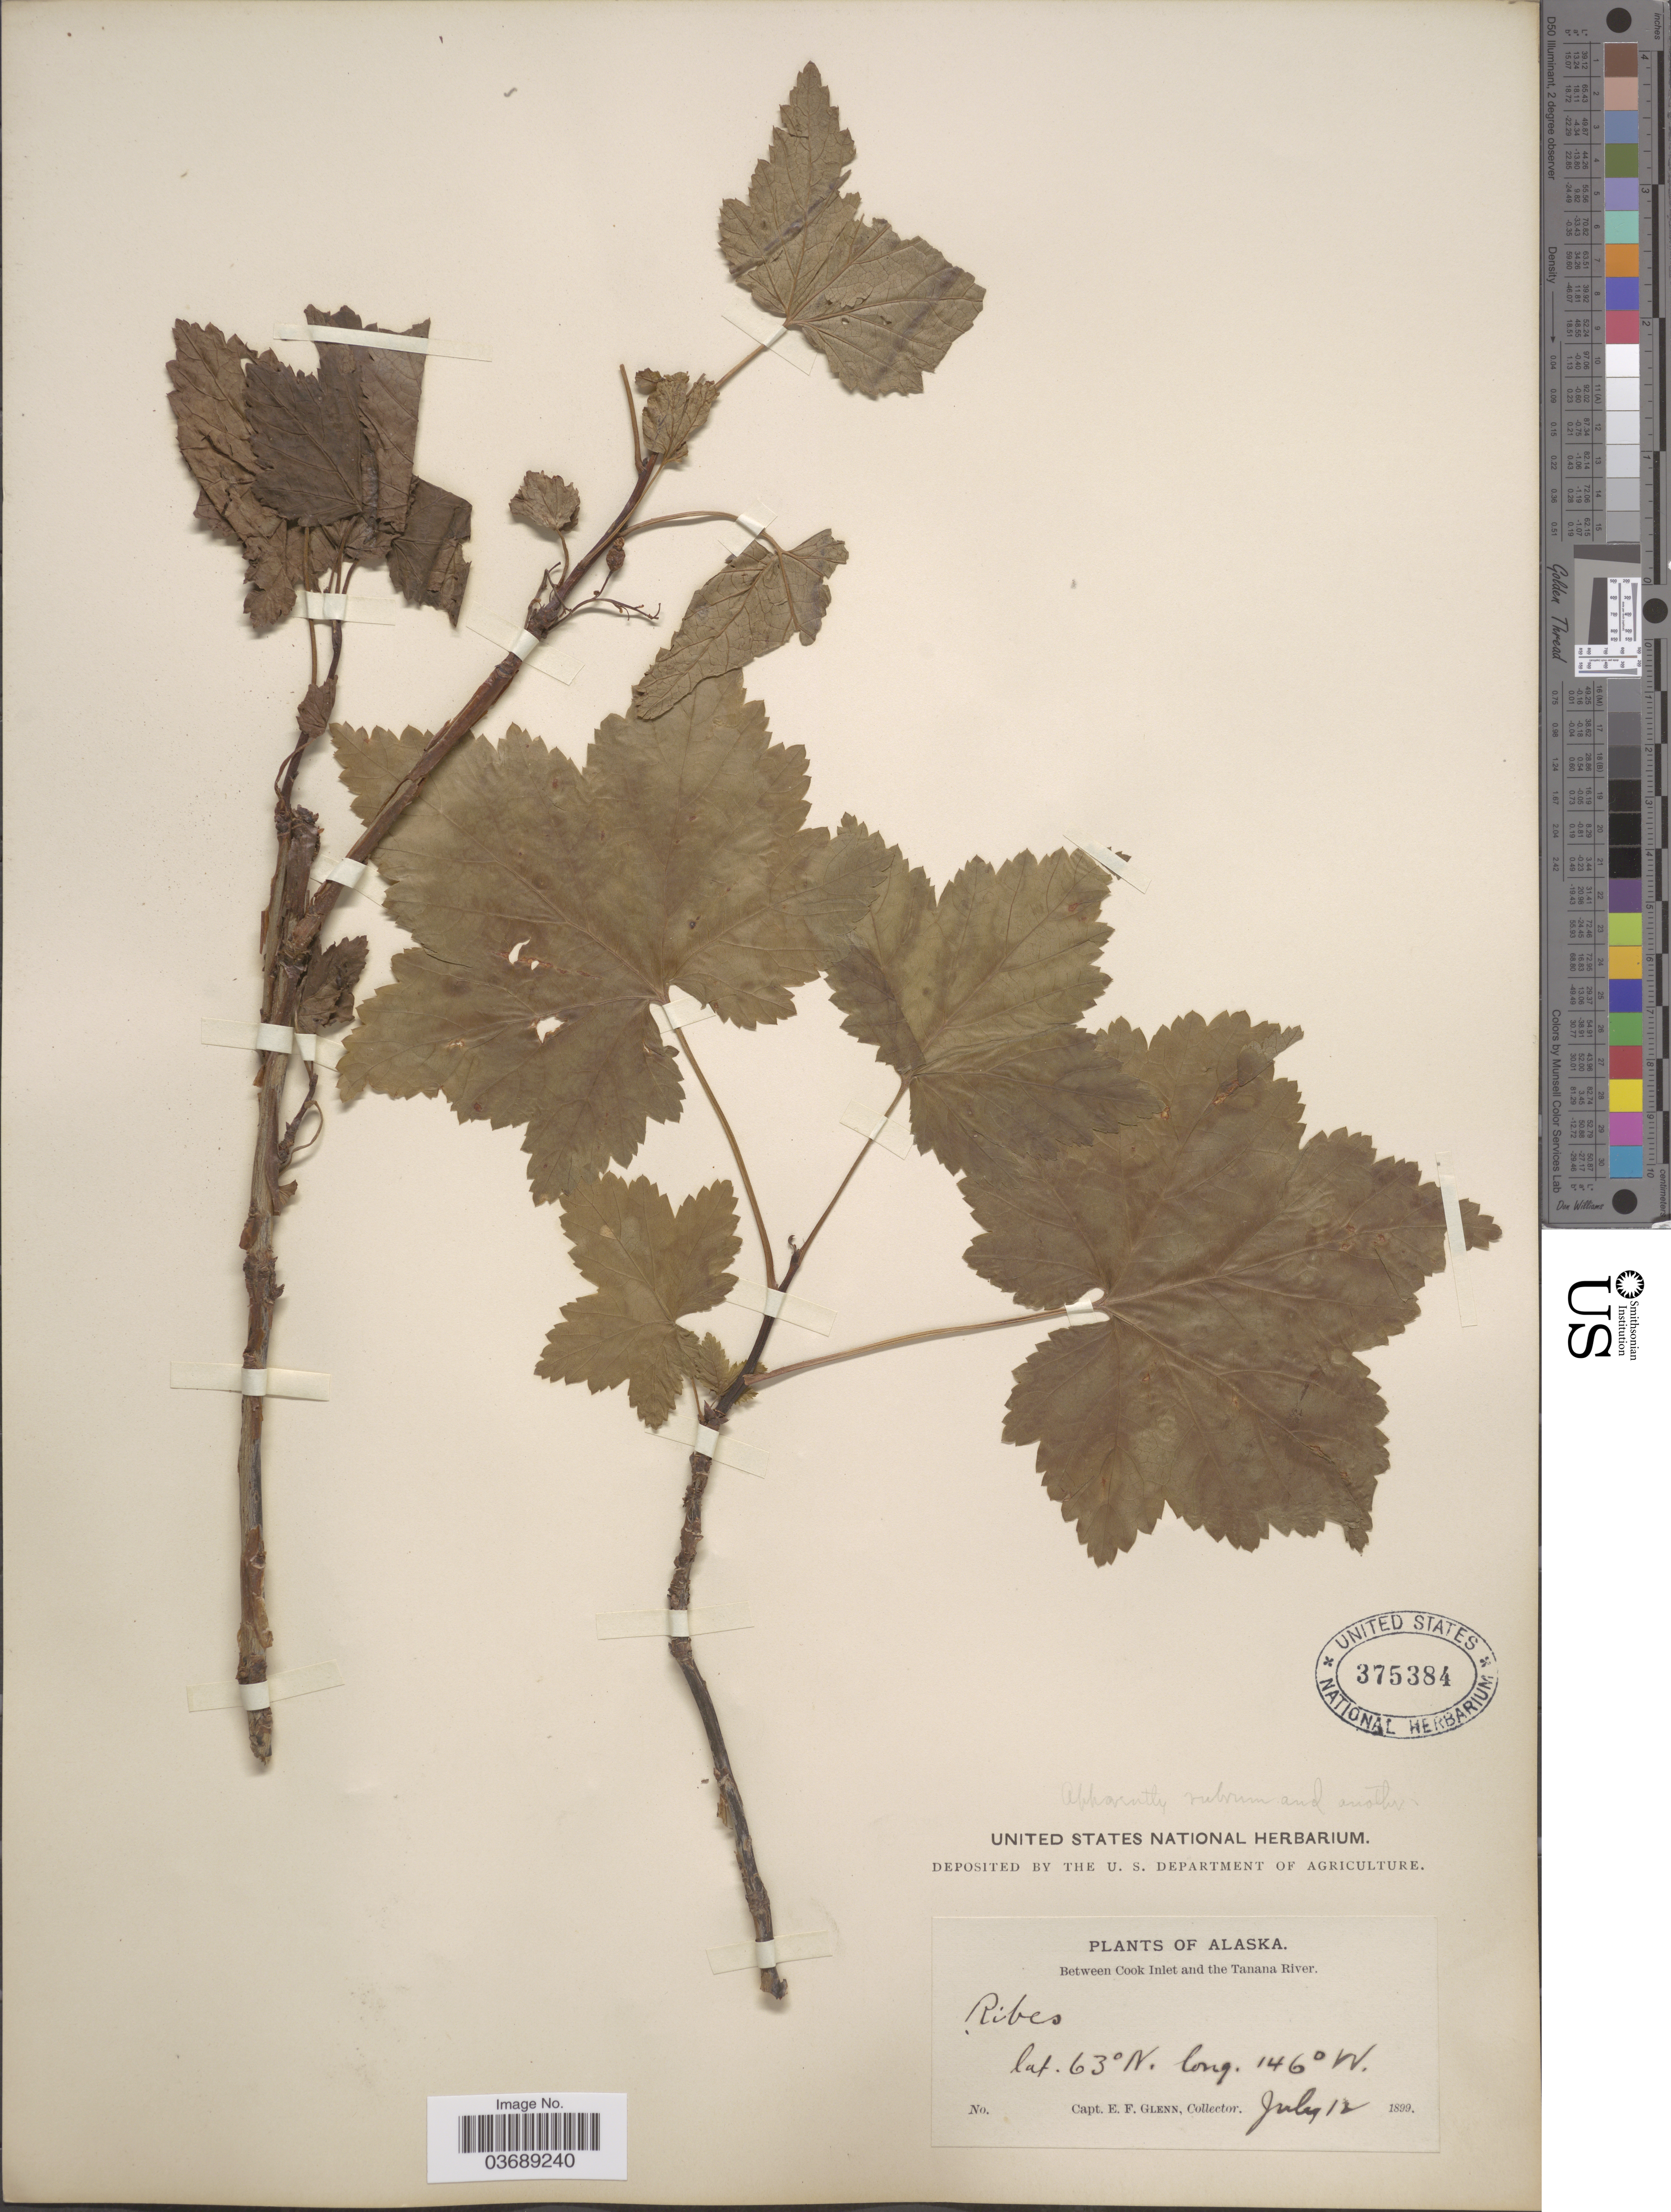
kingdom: Plantae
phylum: Tracheophyta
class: Magnoliopsida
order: Saxifragales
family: Grossulariaceae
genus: Ribes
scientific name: Ribes triste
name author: Pall.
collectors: E. Glenn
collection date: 1899-07-12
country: United States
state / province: Alaska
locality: Between Cook Inlet and the Tanana River.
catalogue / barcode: US 375384